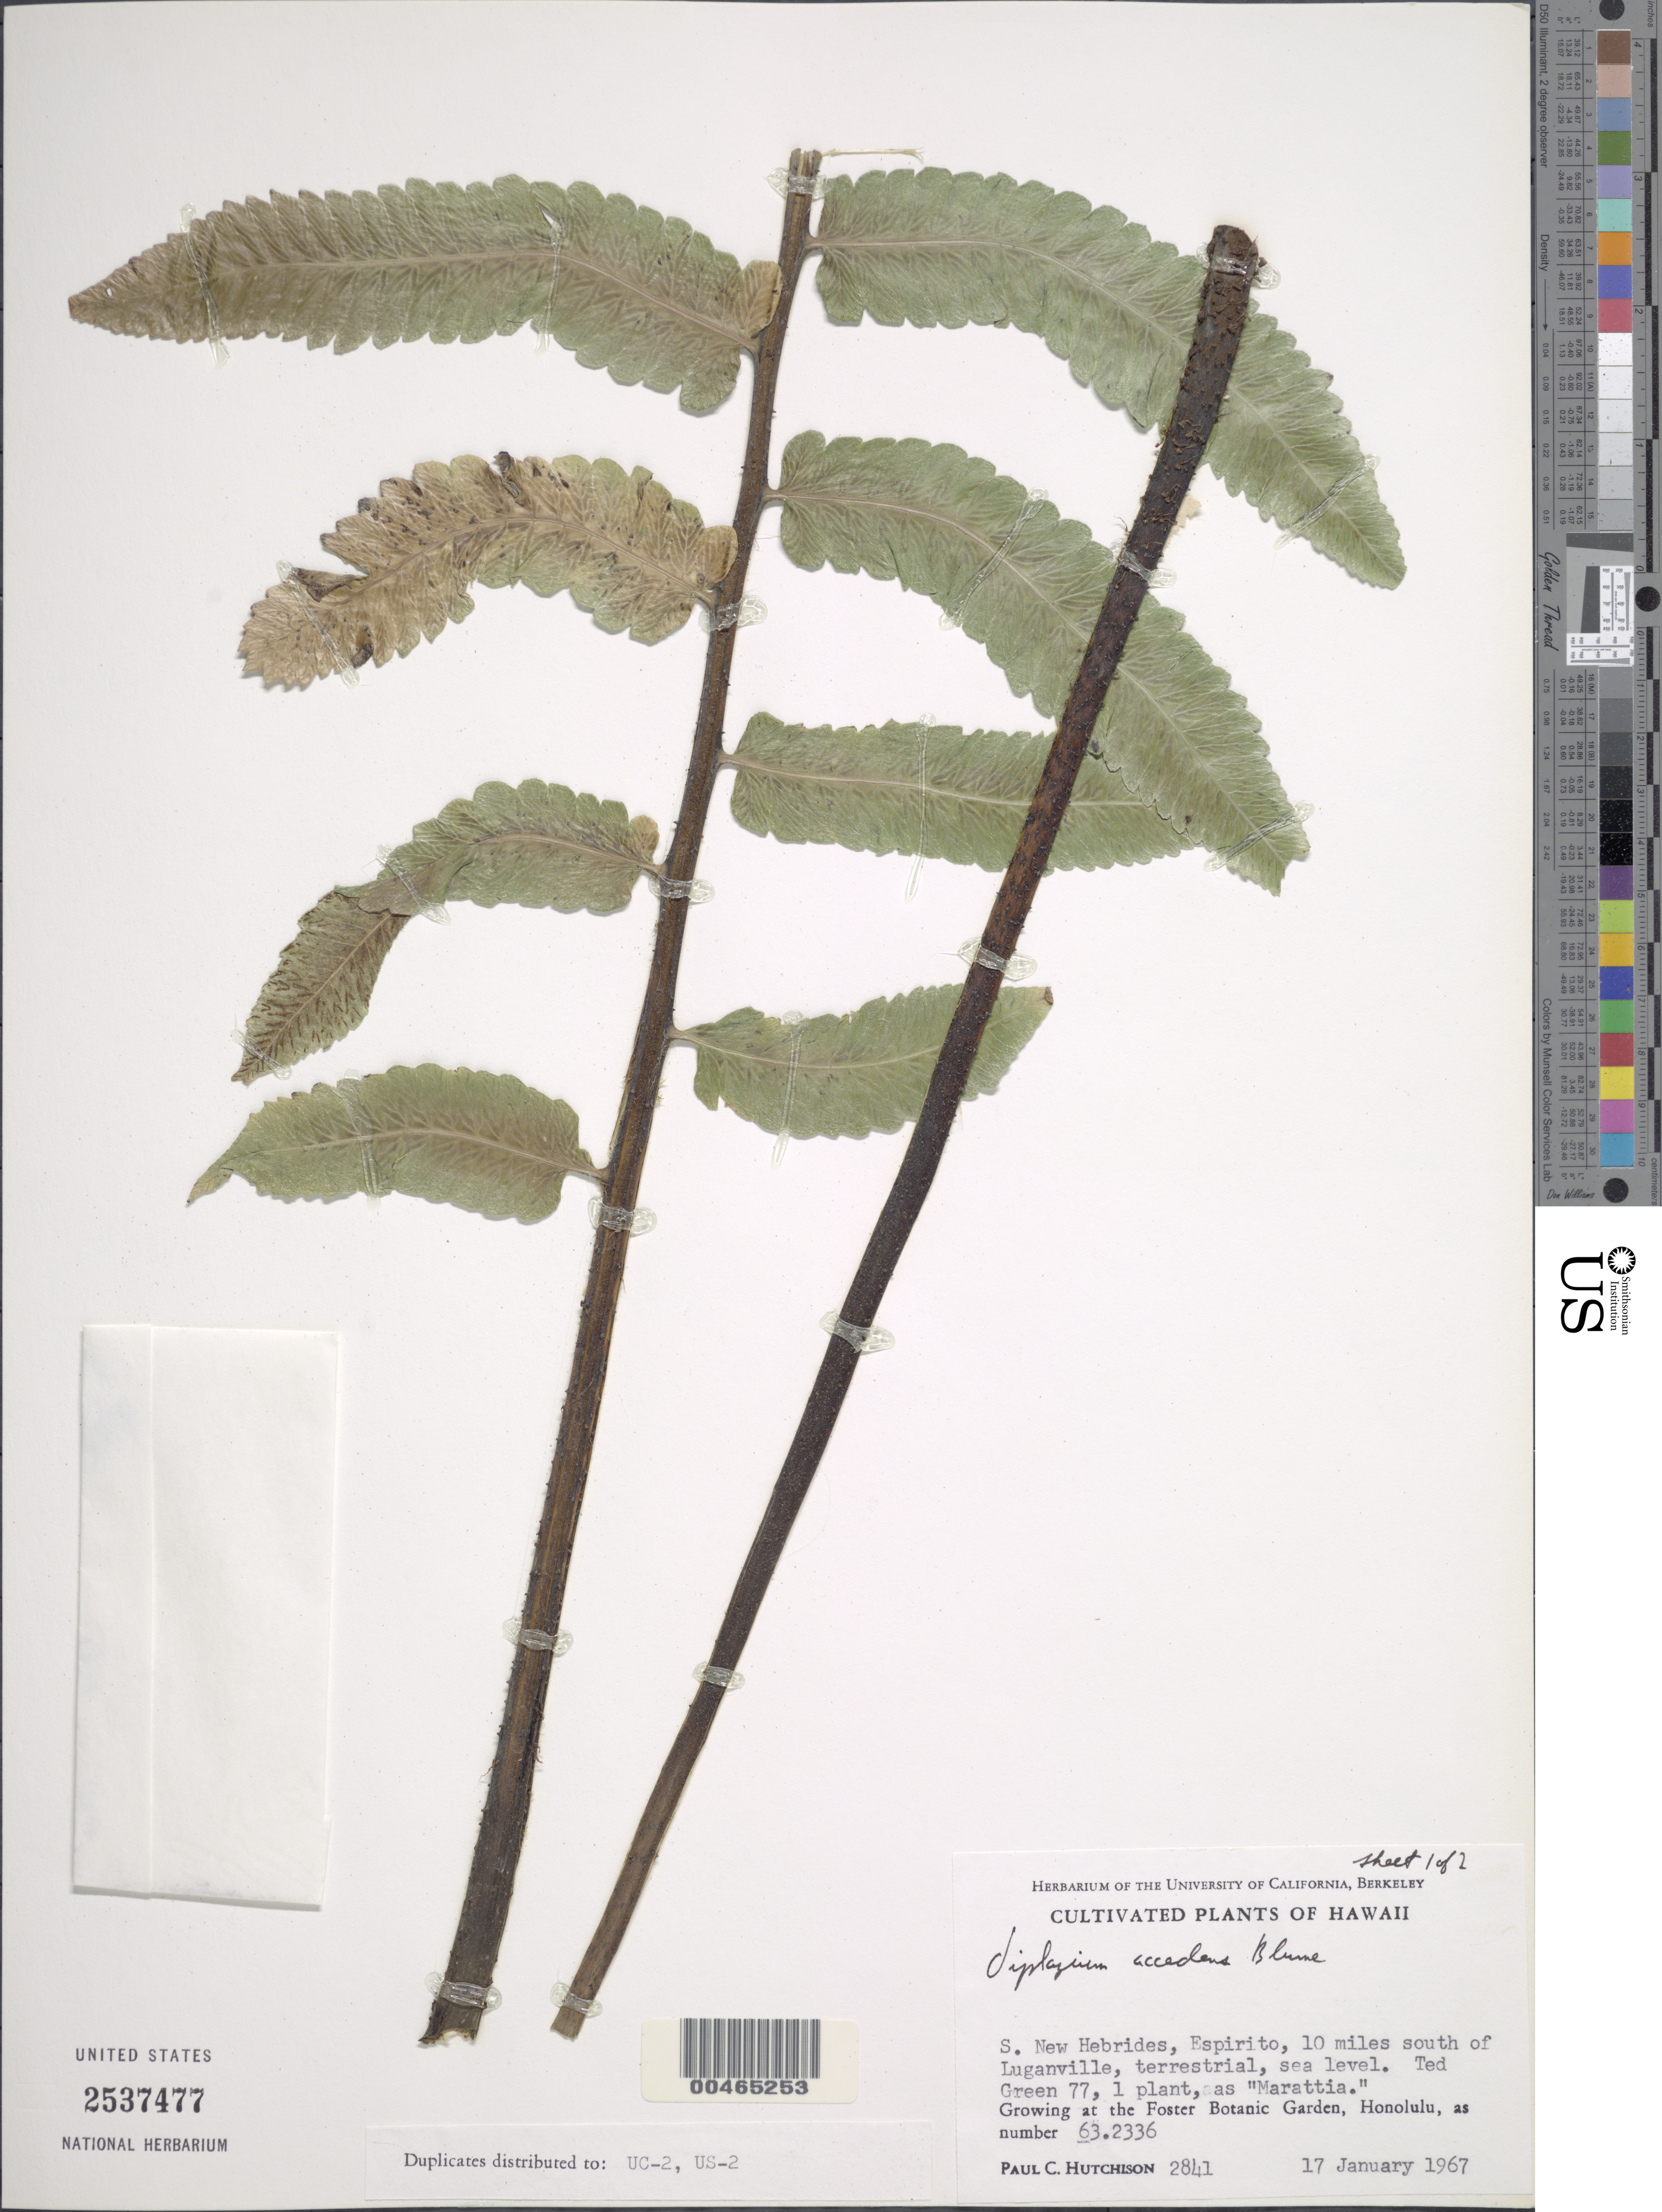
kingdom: Plantae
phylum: Tracheophyta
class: Polypodiopsida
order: Polypodiales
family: Athyriaceae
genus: Diplazium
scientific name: Diplazium accendens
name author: Blume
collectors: P. C. Hutchison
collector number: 2841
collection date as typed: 17 Jan 1967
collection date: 1967-01-17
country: United States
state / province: Hawaii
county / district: Honolulu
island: Oahu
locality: Foster Botanic Garden, Honolulu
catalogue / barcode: US 2537477